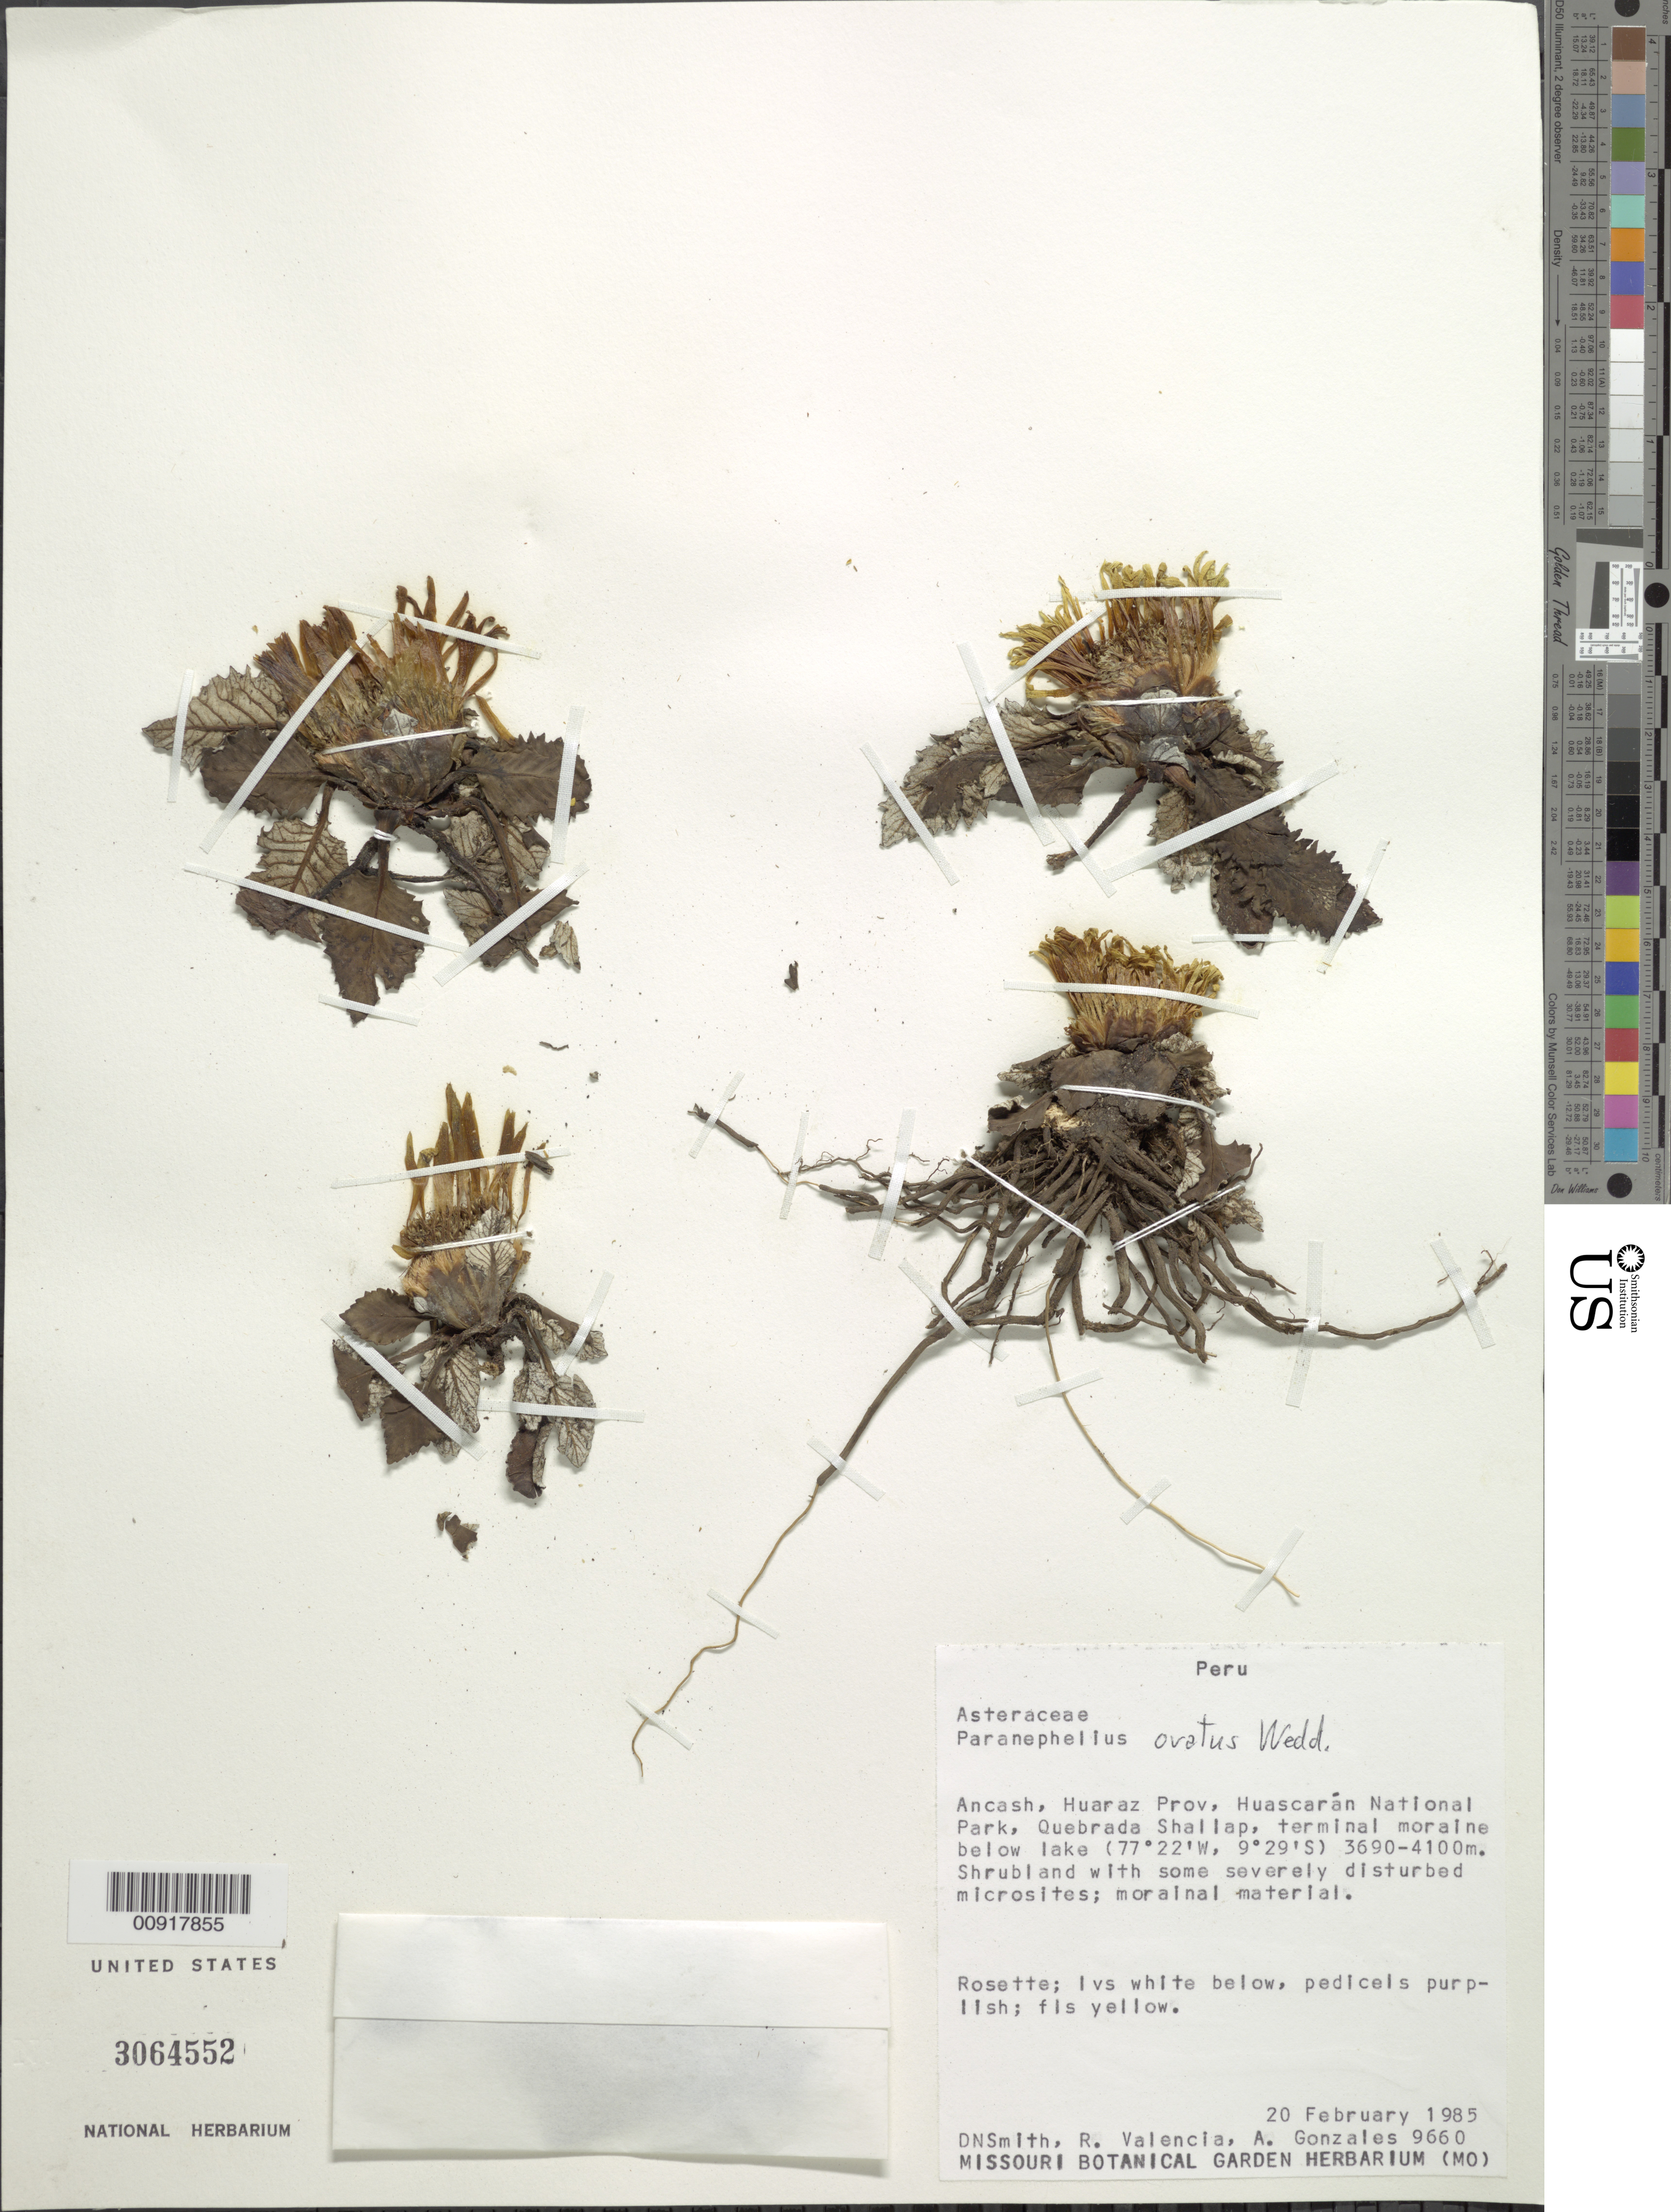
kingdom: Plantae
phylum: Tracheophyta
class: Magnoliopsida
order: Asterales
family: Asteraceae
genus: Paranephelius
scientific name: Paranephelius ovatus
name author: A. Gray ex Wedd.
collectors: D. Smith, R. Valencia & A. Gonzáles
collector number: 9660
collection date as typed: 20 February 1985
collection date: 1985-02-20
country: Peru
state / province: Ancash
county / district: Huaraz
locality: Huascarán National Park, Quebrada Shallap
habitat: Shrubland with some severely disturbed microsites; morainal material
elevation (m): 3900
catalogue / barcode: US 3064552